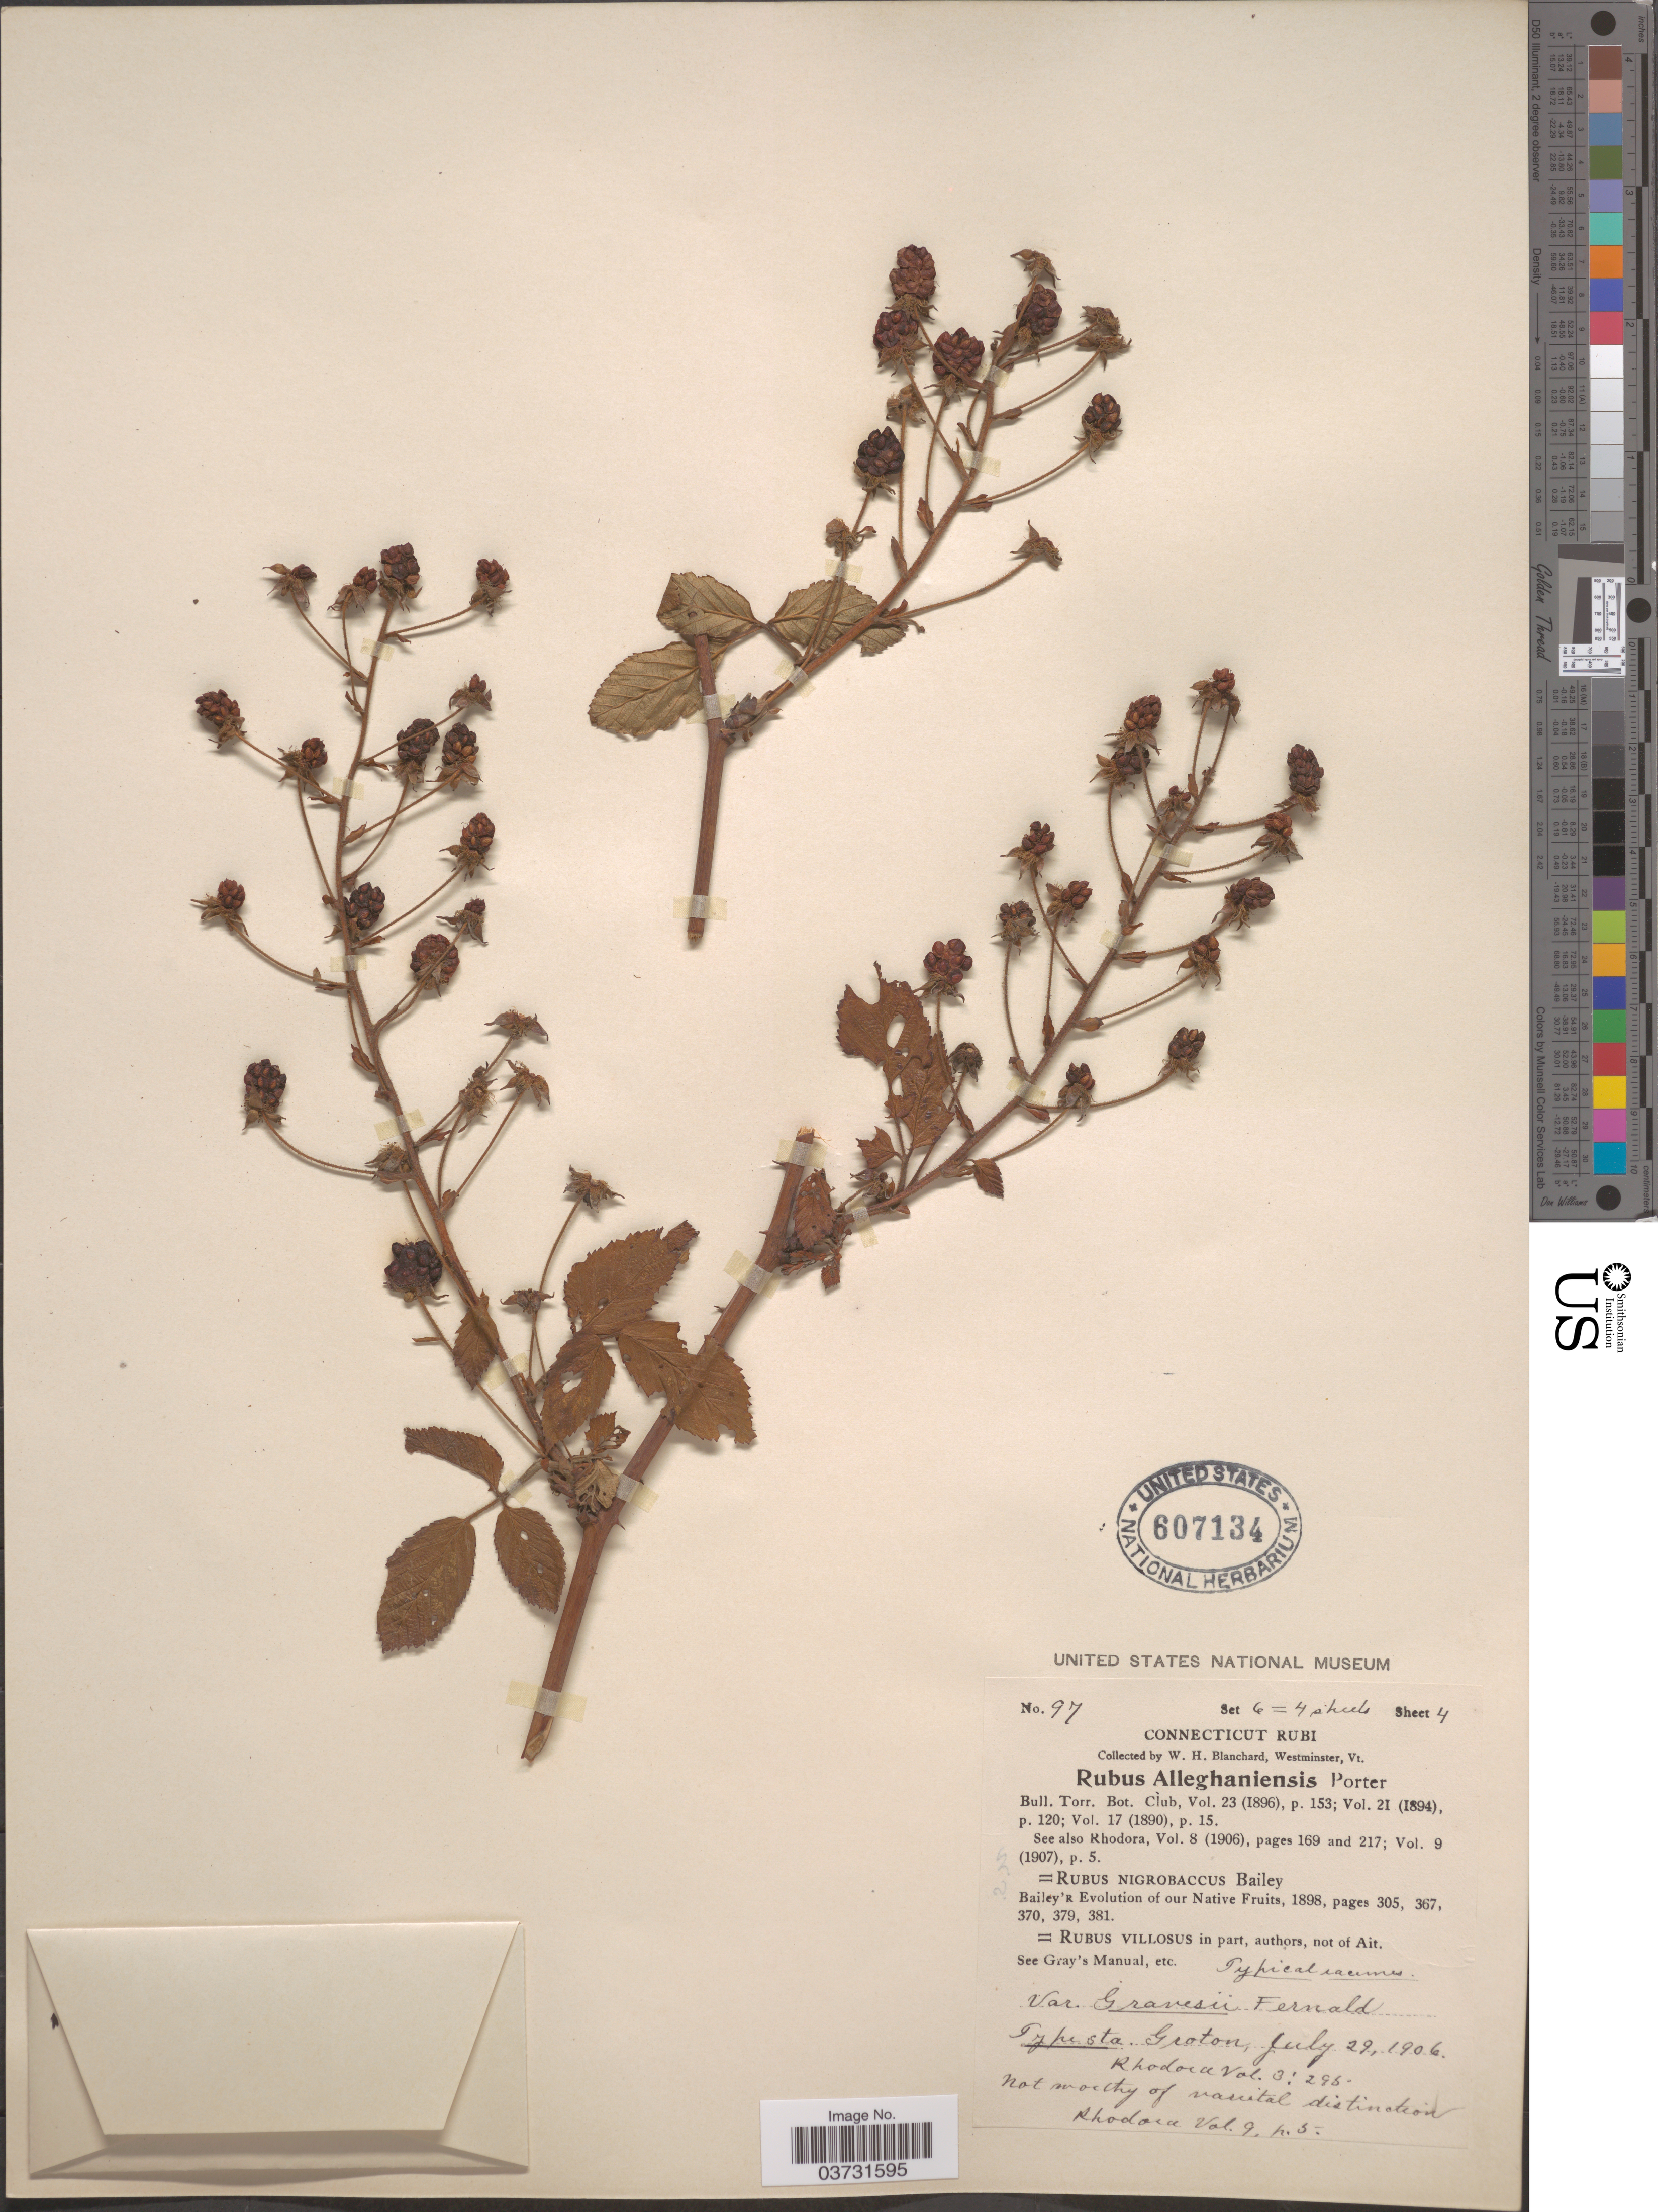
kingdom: Plantae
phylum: Tracheophyta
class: Magnoliopsida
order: Rosales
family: Rosaceae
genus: Rubus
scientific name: Rubus nigrobaccus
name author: L.H. Bailey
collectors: W. H. Blanchard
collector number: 97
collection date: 1906-07-29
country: United States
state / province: Connecticut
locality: Type sta Groton.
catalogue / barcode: US 607134